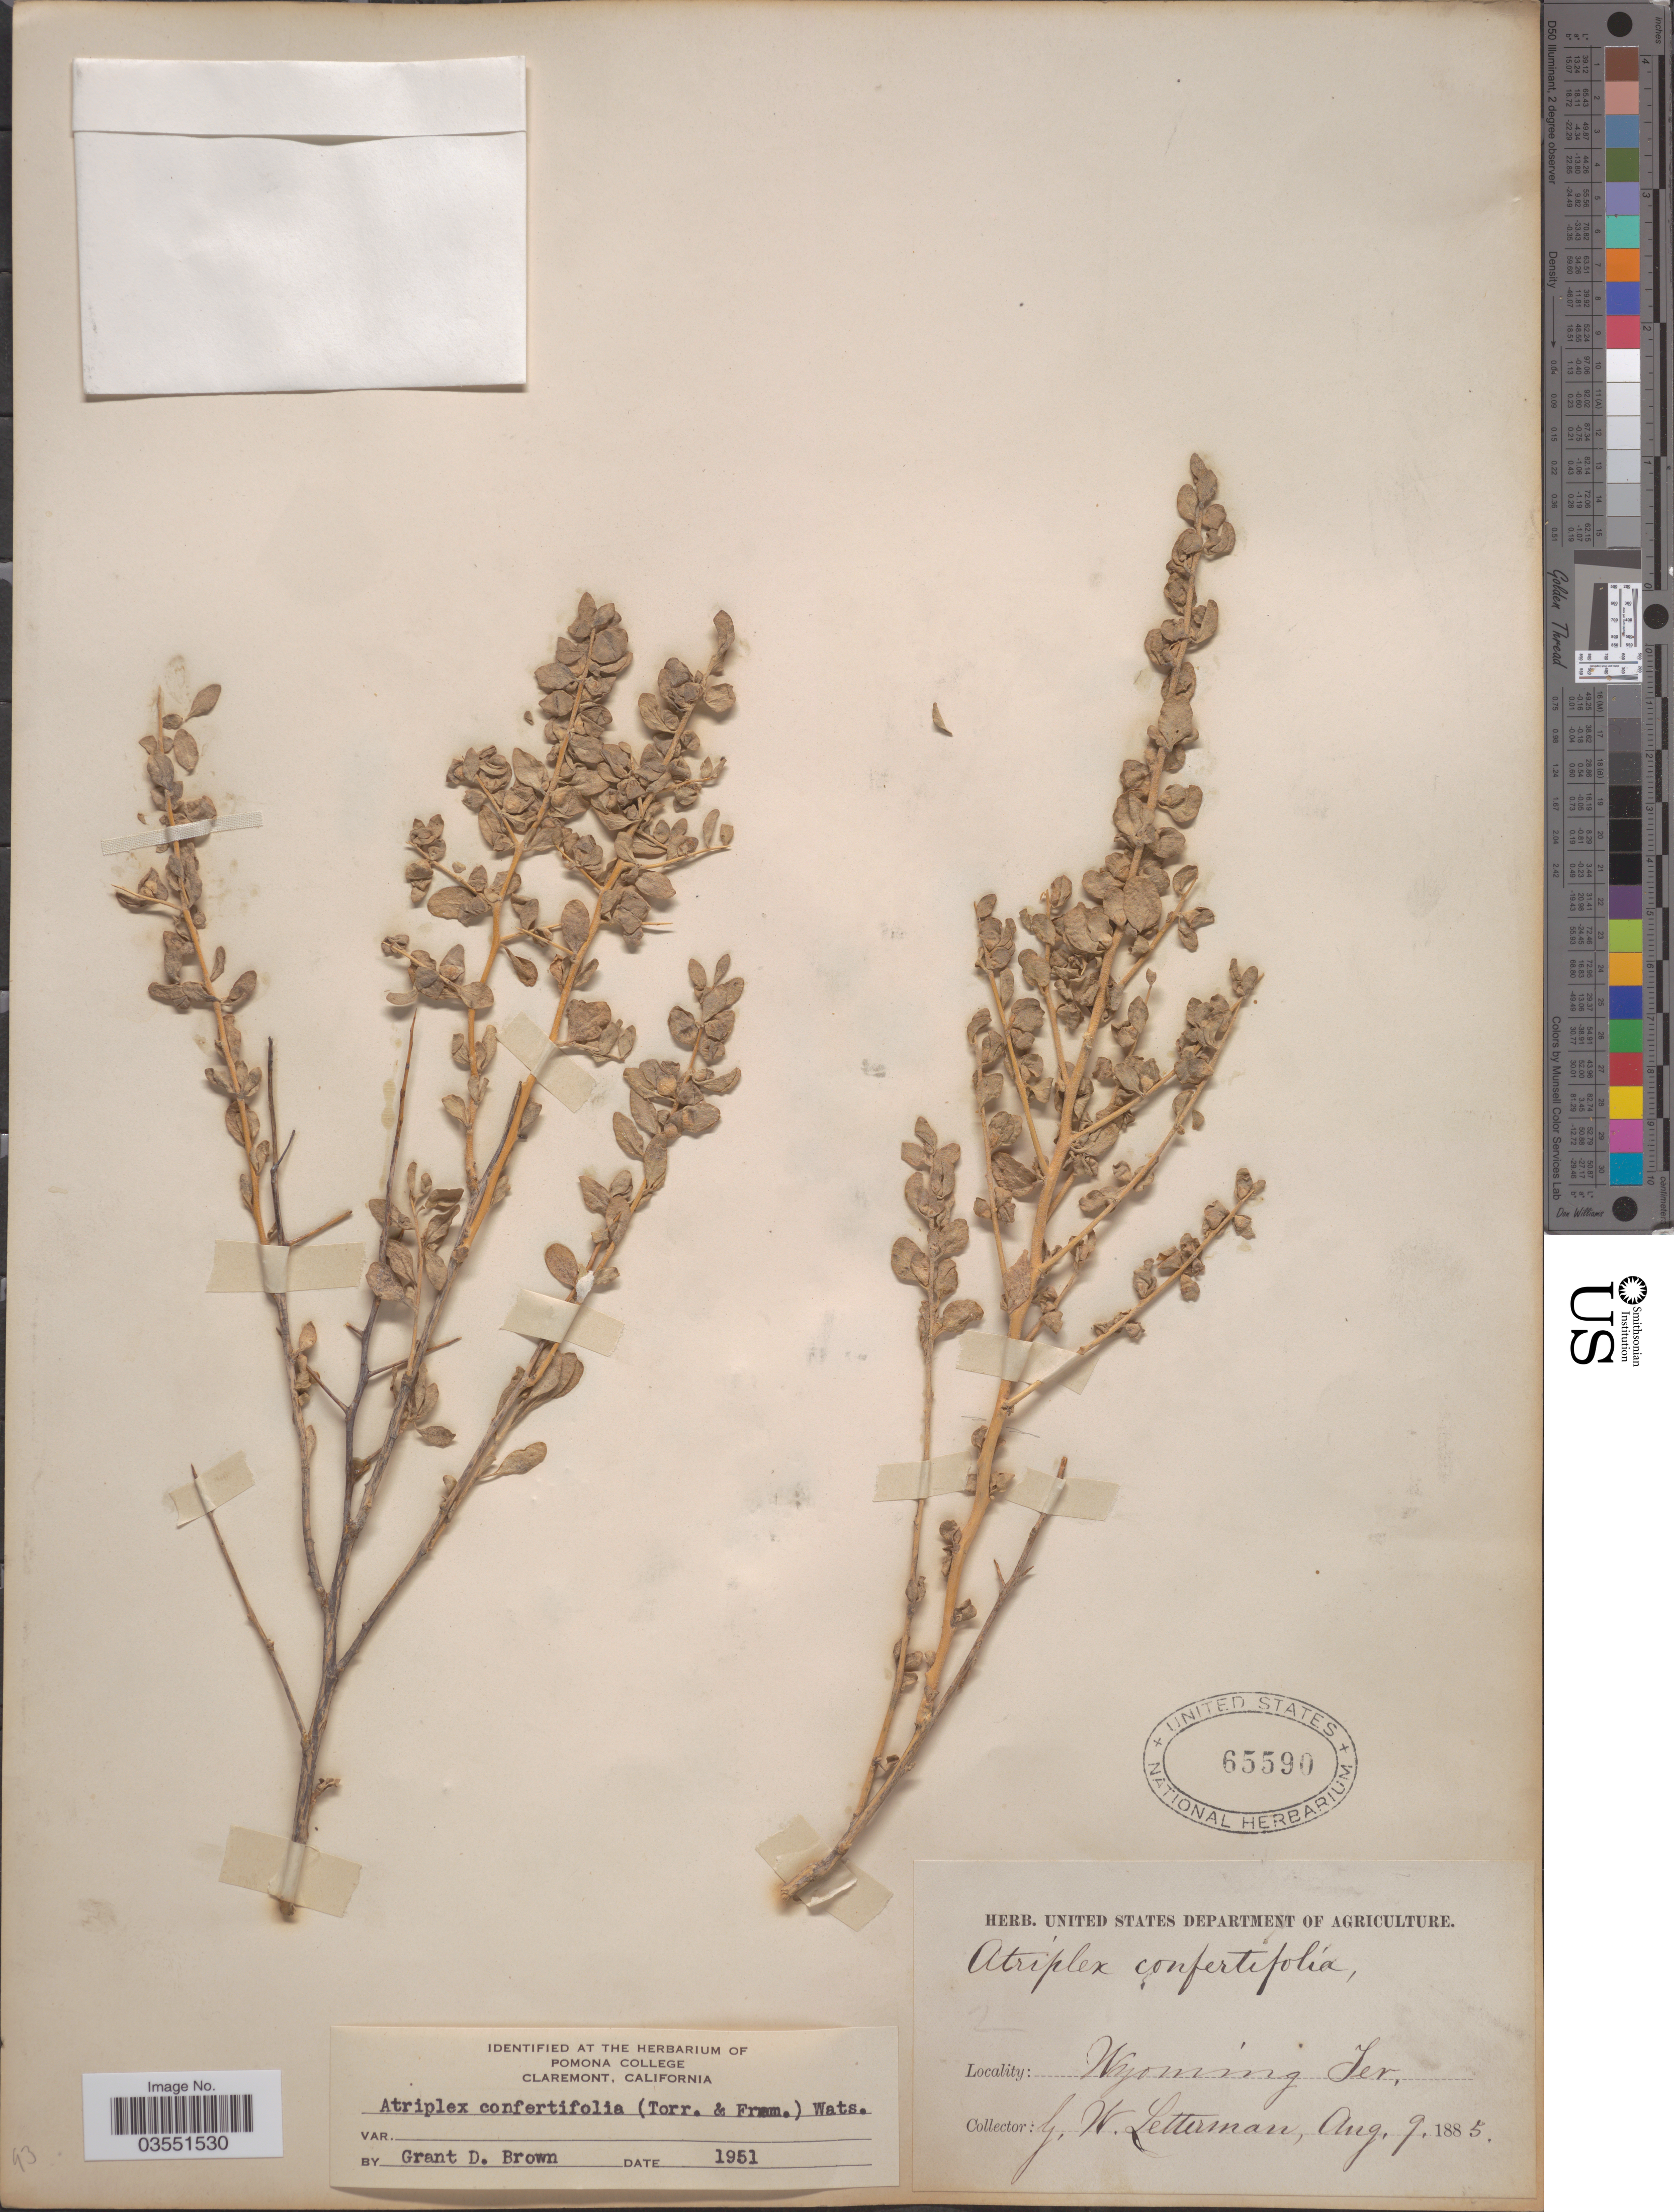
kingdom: Plantae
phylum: Tracheophyta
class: Magnoliopsida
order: Caryophyllales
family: Amaranthaceae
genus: Atriplex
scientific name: Atriplex confertifolia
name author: (Torr. & Frém.) S. Watson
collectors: G. W. Letterman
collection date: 1885-08-09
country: United States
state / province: Wyoming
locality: Wyoming Ter.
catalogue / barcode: US 65590